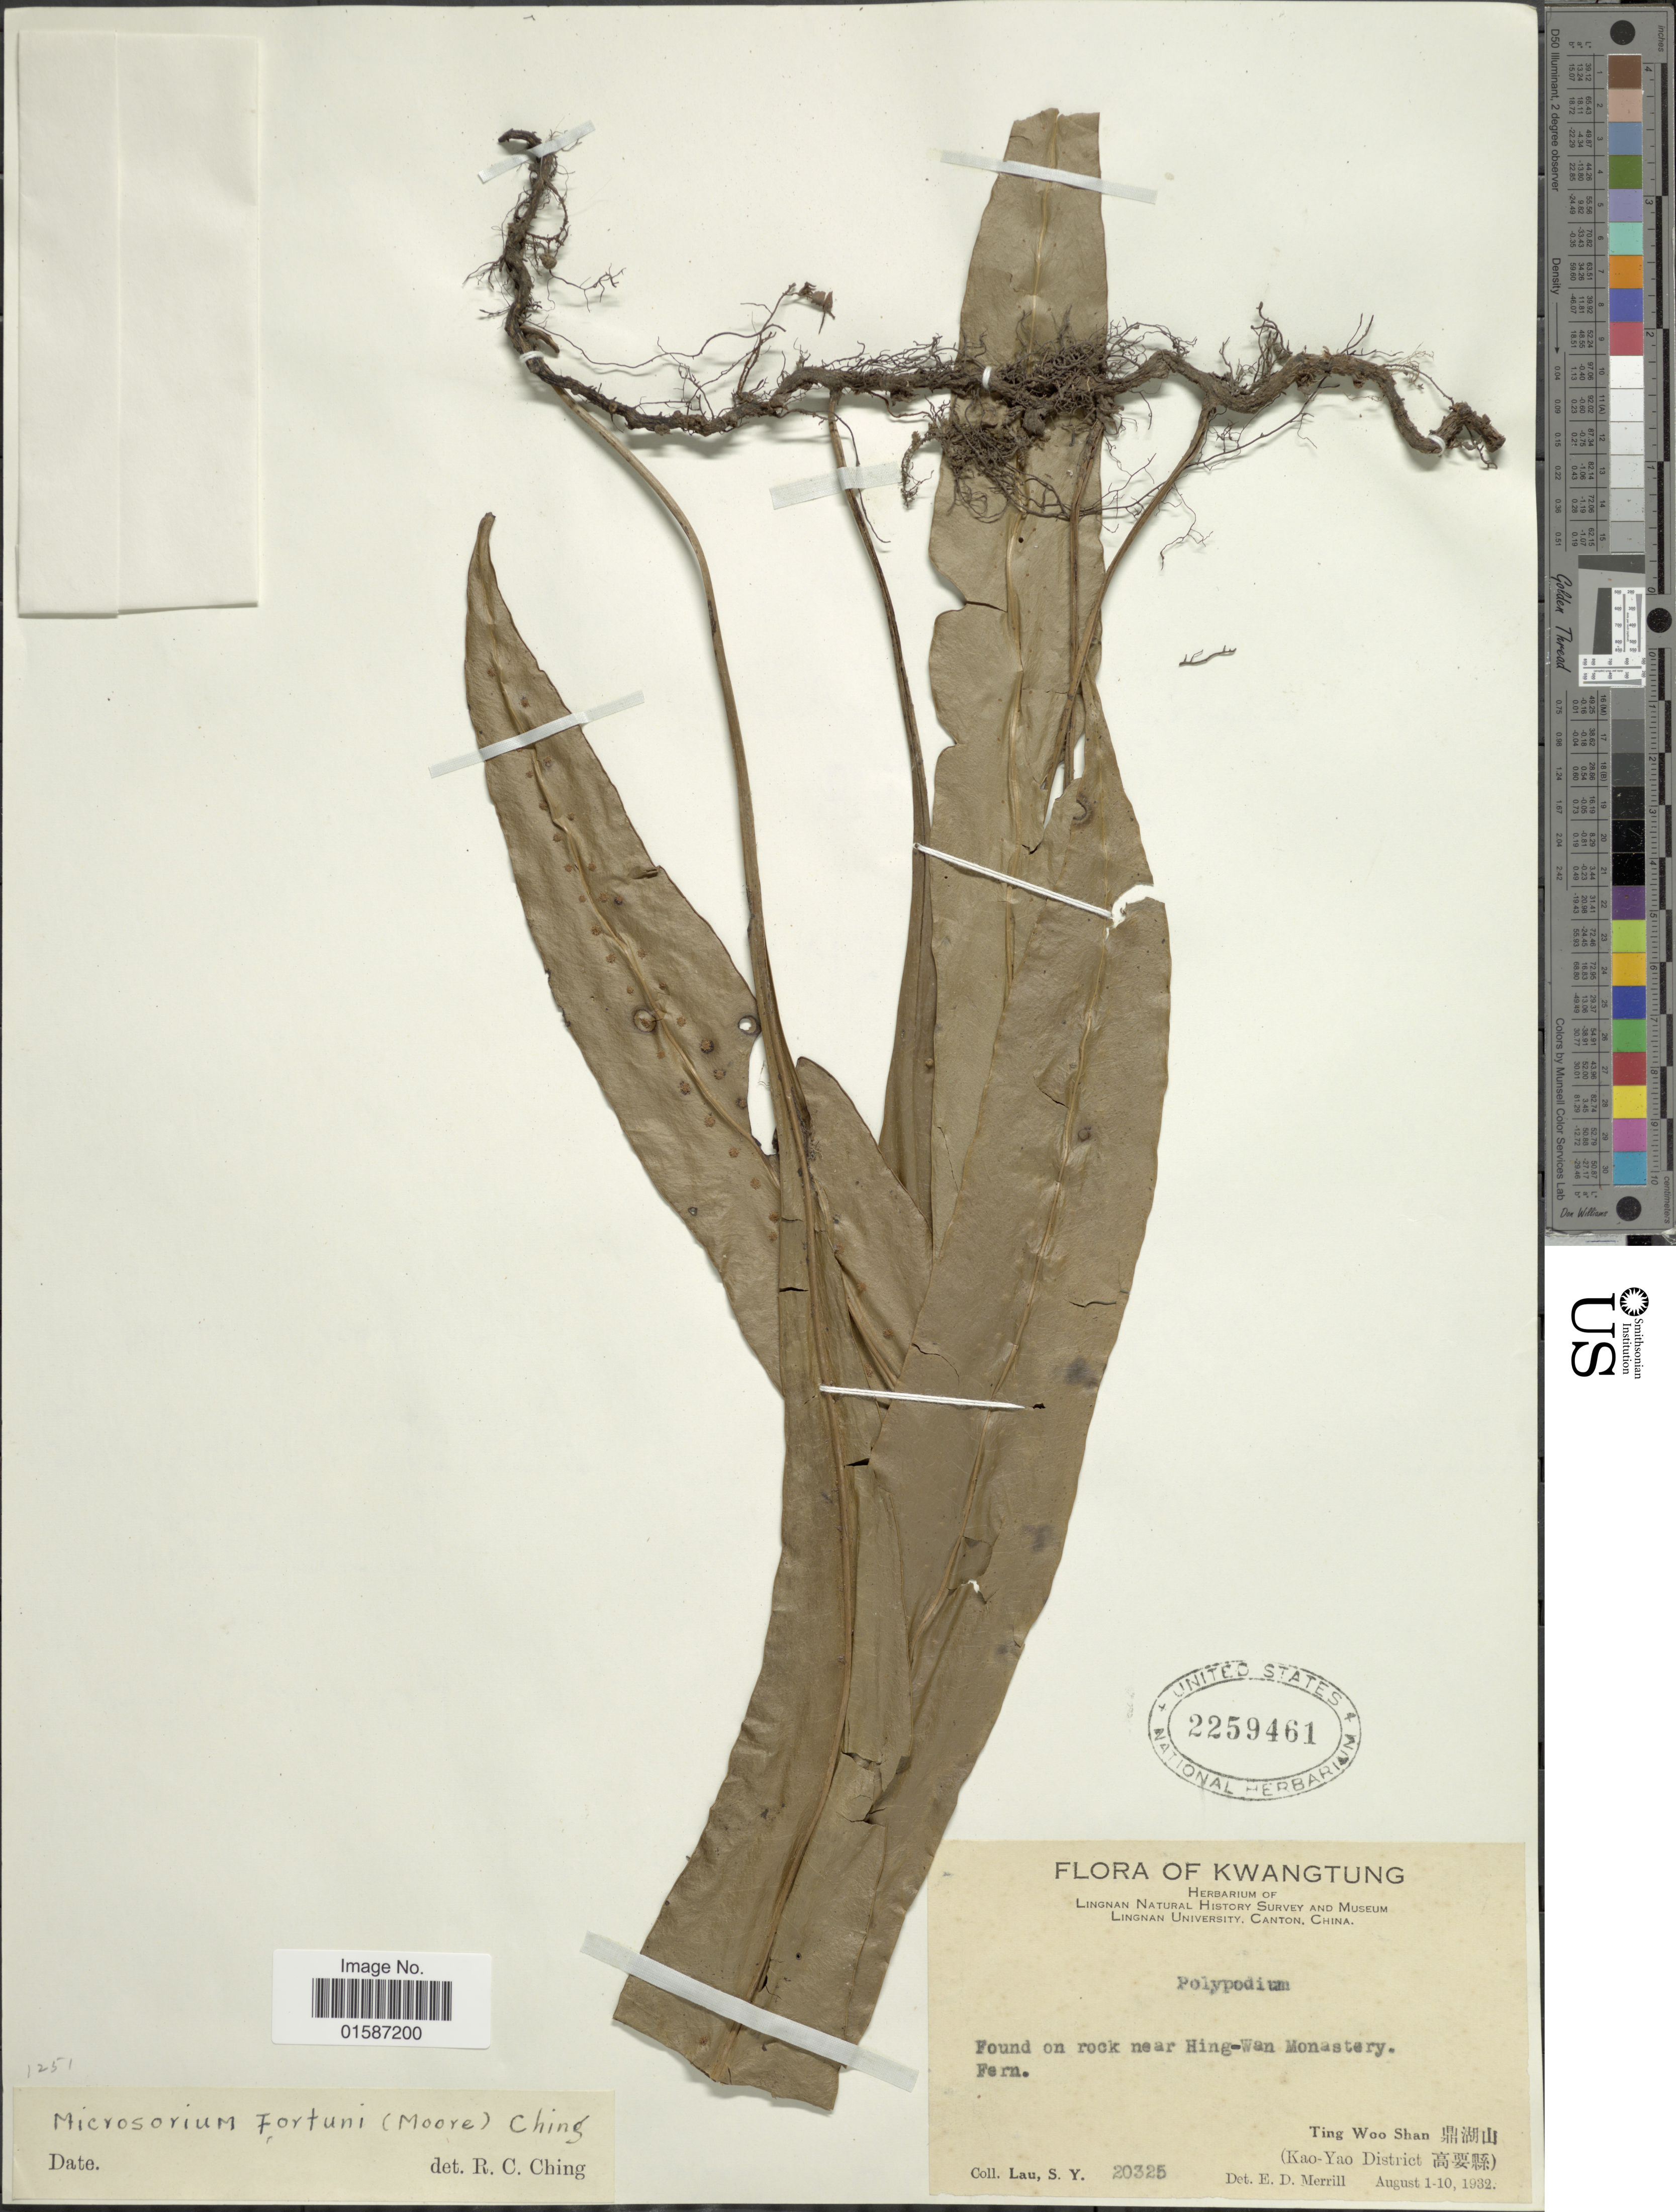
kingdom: Plantae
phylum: Tracheophyta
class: Polypodiopsida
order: Polypodiales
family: Polypodiaceae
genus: Neolepisorus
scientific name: Neolepisorus fortunei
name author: (T. Moore) Li S. Wang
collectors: S. Y. Lau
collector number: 20325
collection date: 1932-08-01/1932-08-10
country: China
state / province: Guangdong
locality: Kwatung,Found on rock near Hing-Wan Monastery, Ting Woo Shan (Kao-Yao District)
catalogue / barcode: US 2259461